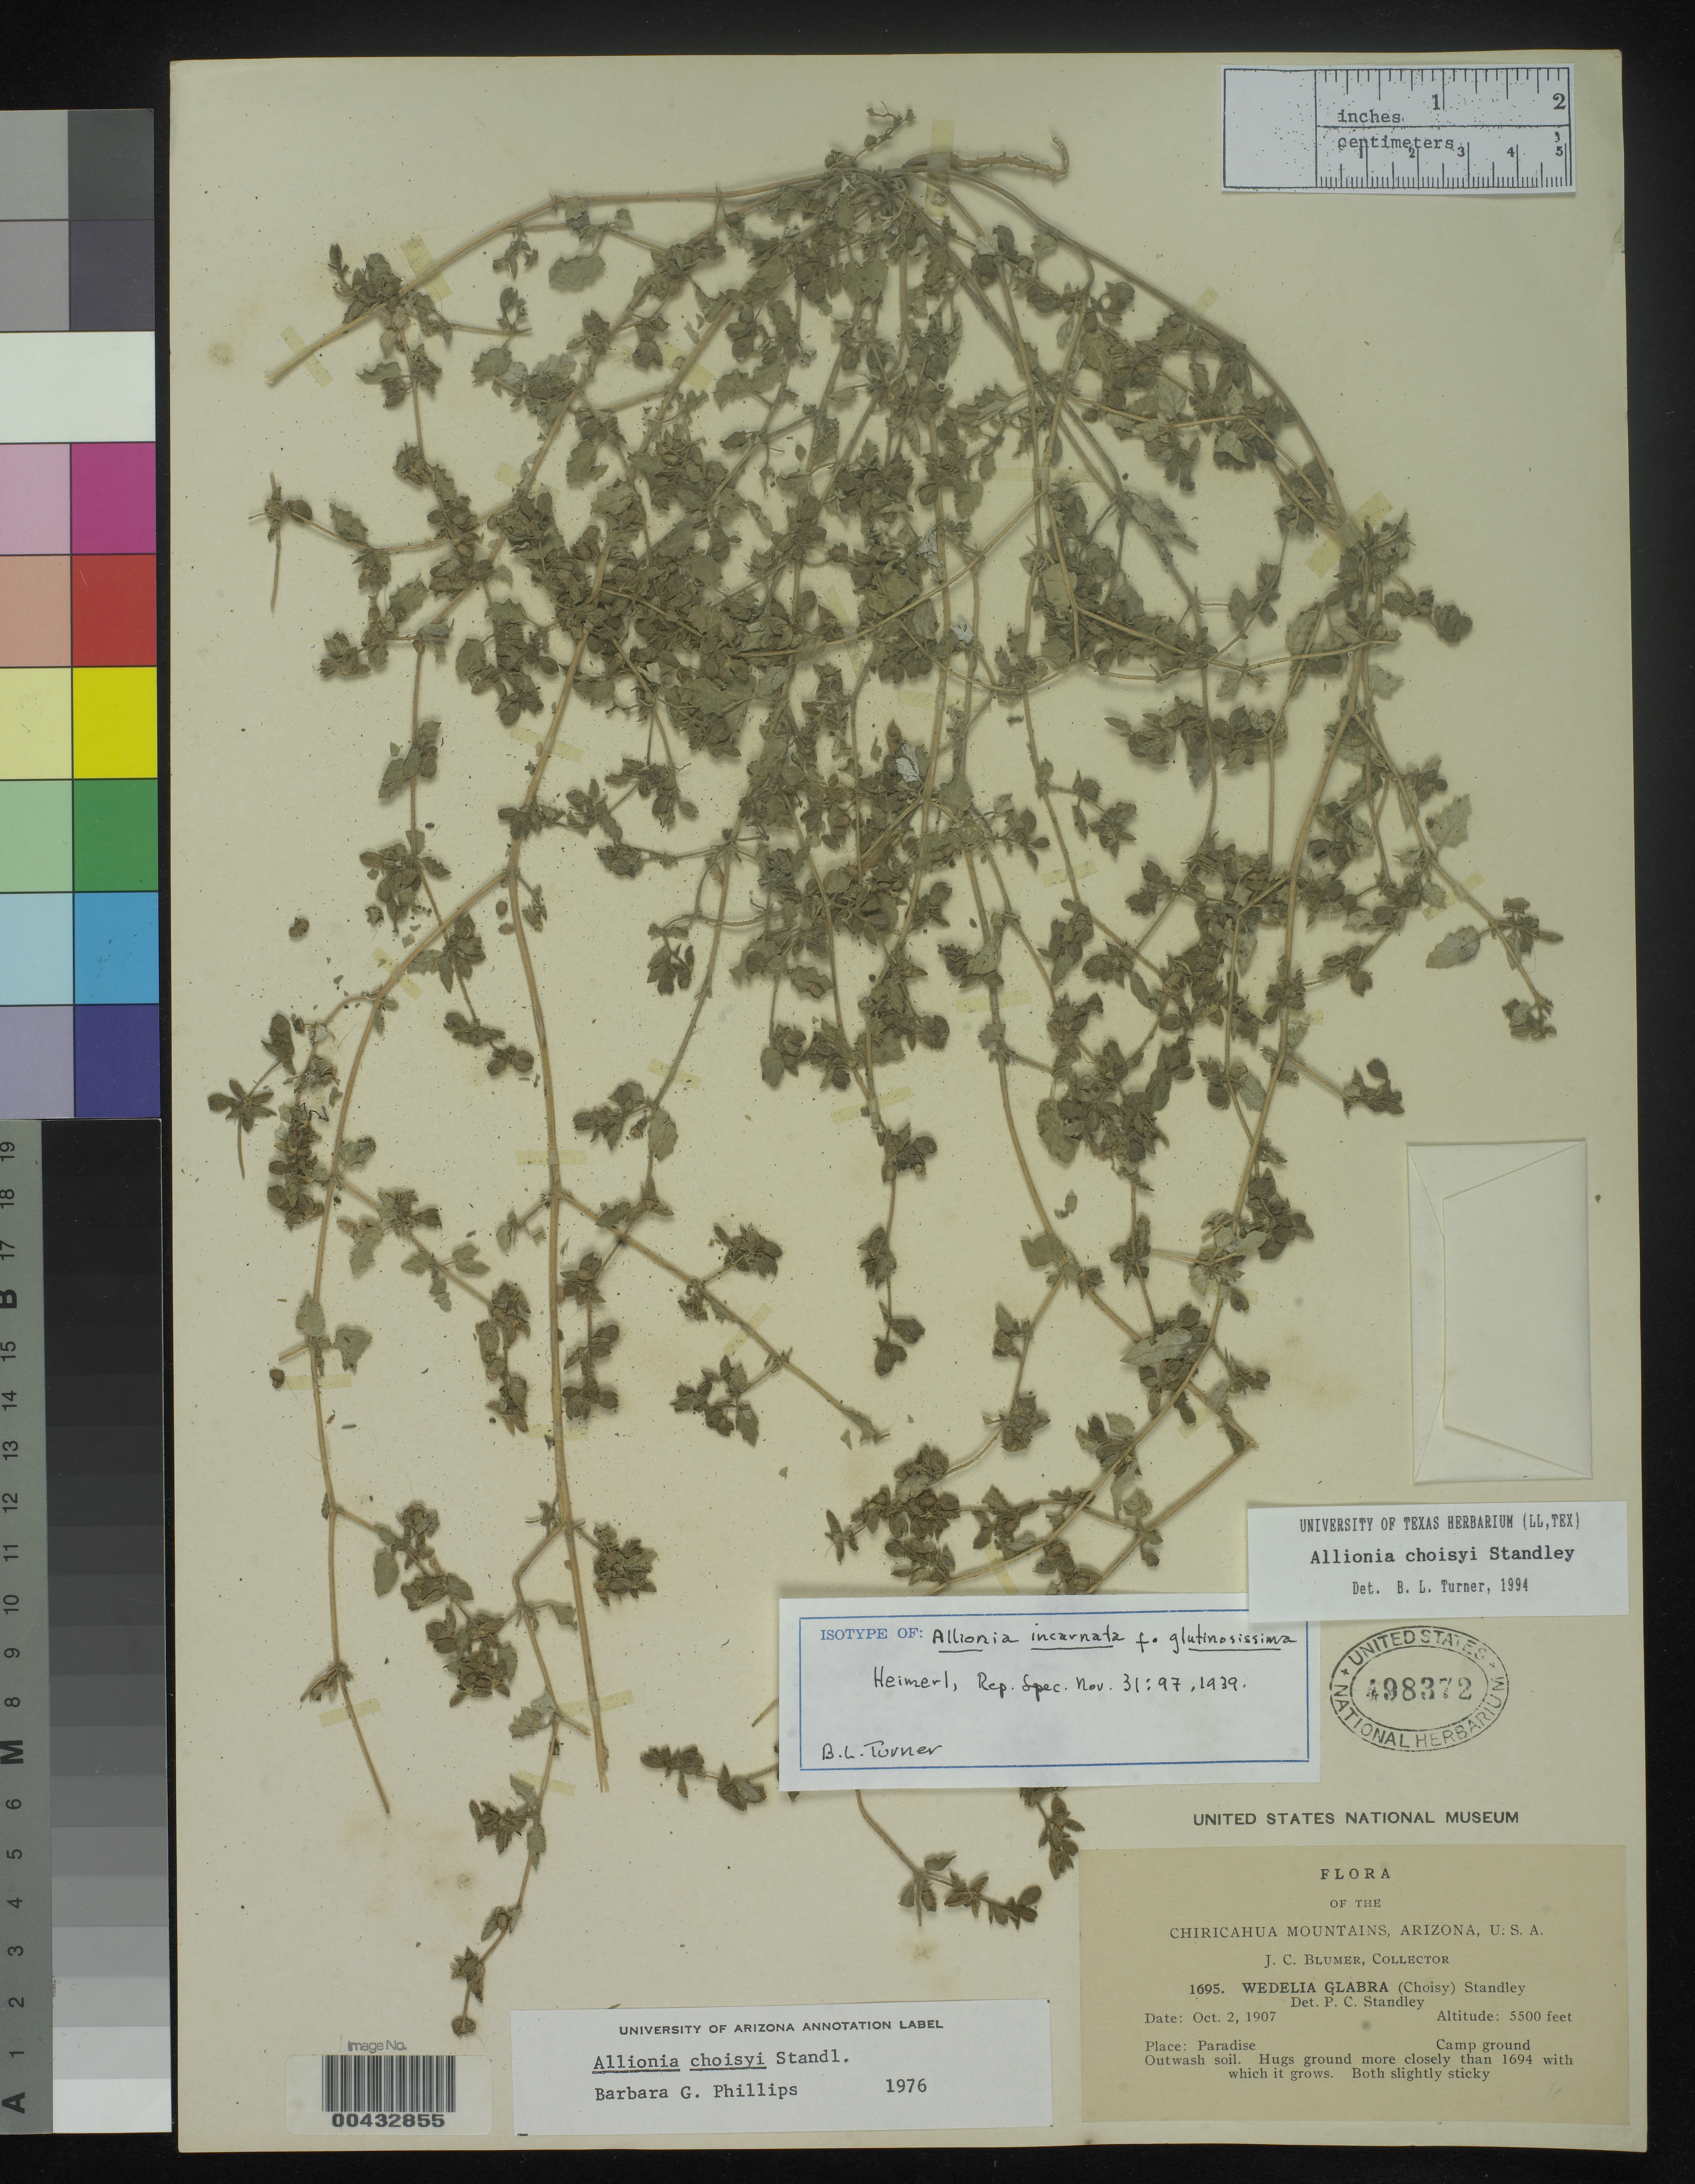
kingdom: Plantae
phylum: Tracheophyta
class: Magnoliopsida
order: Caryophyllales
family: Nyctaginaceae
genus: Allionia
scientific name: Allionia incarnata f. glutinosissima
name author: Heimerl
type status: Isotype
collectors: J. C. Blumer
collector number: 1695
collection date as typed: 02 Oct 1907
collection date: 1907-10-02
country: United States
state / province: Arizona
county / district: Cochise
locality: Chiricahua Mountains.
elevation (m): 1676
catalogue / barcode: US 498372